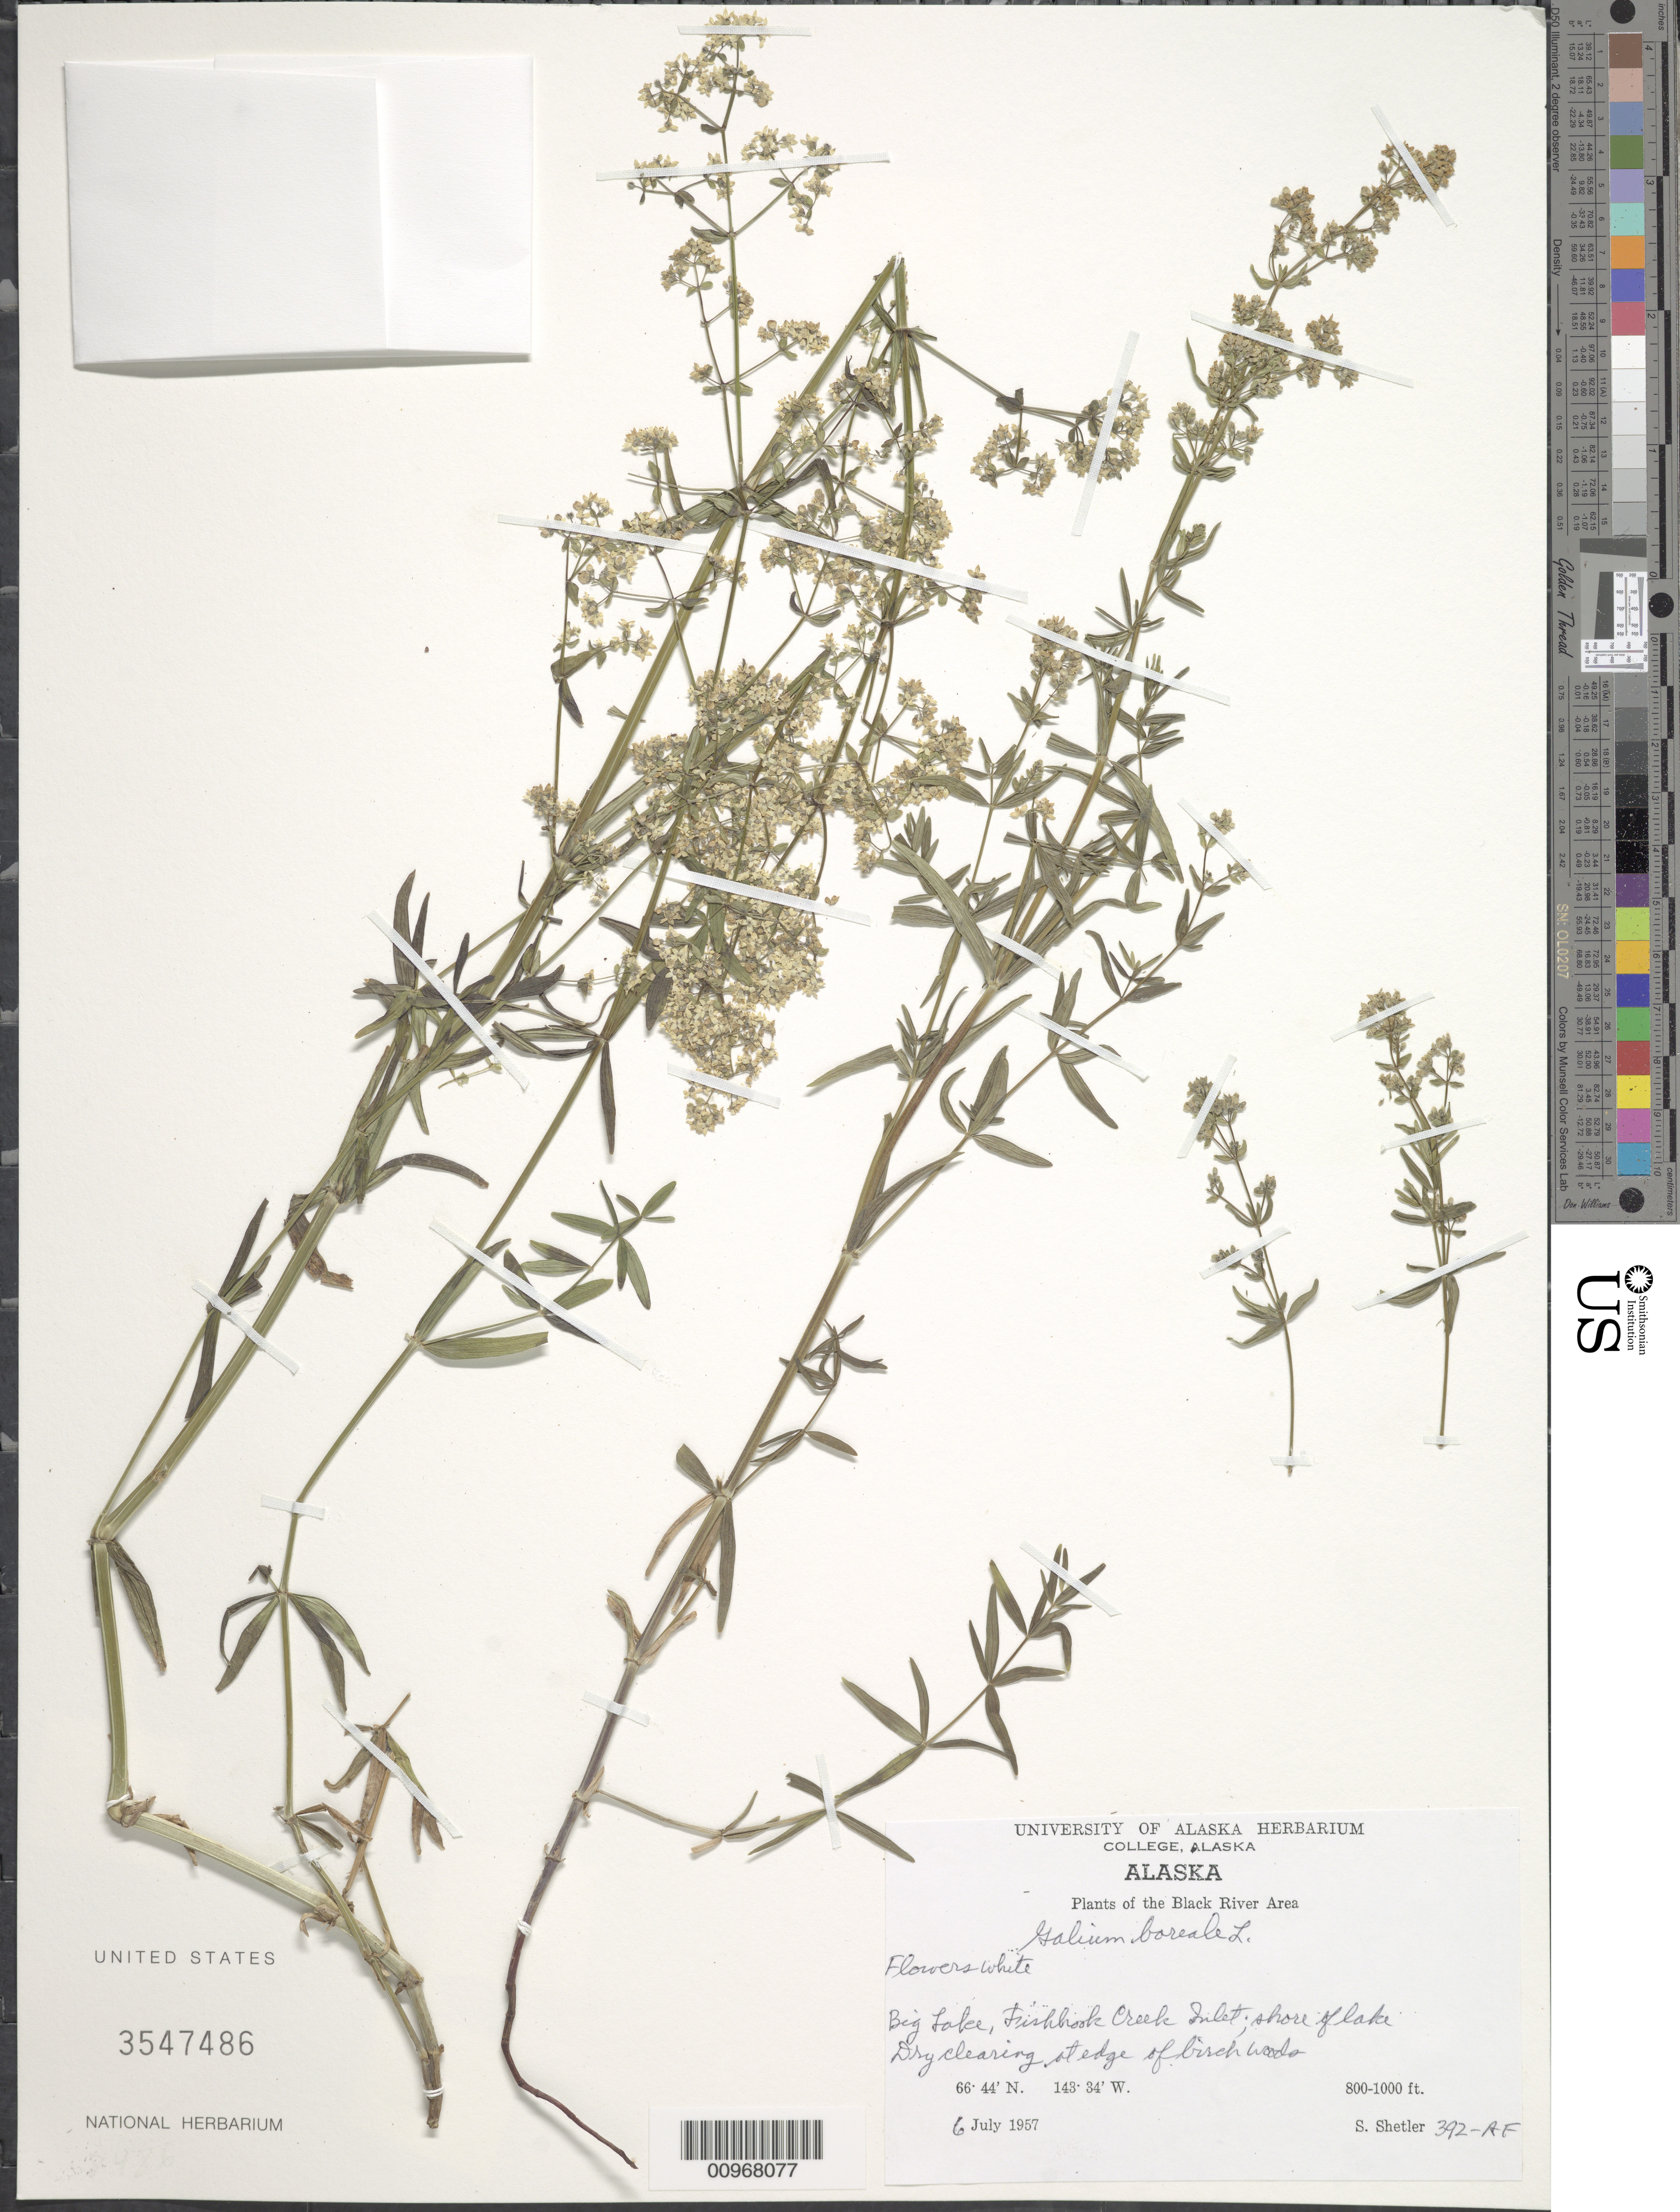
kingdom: Plantae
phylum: Tracheophyta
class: Magnoliopsida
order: Gentianales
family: Rubiaceae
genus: Galium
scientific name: Galium boreale L.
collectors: S. Shetler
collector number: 392-AF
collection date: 1957-07-06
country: United States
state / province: Alaska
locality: Black River Area, Big Lake, Fishhook Creek Inlet, shore of lake.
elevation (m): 244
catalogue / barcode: US 3547486